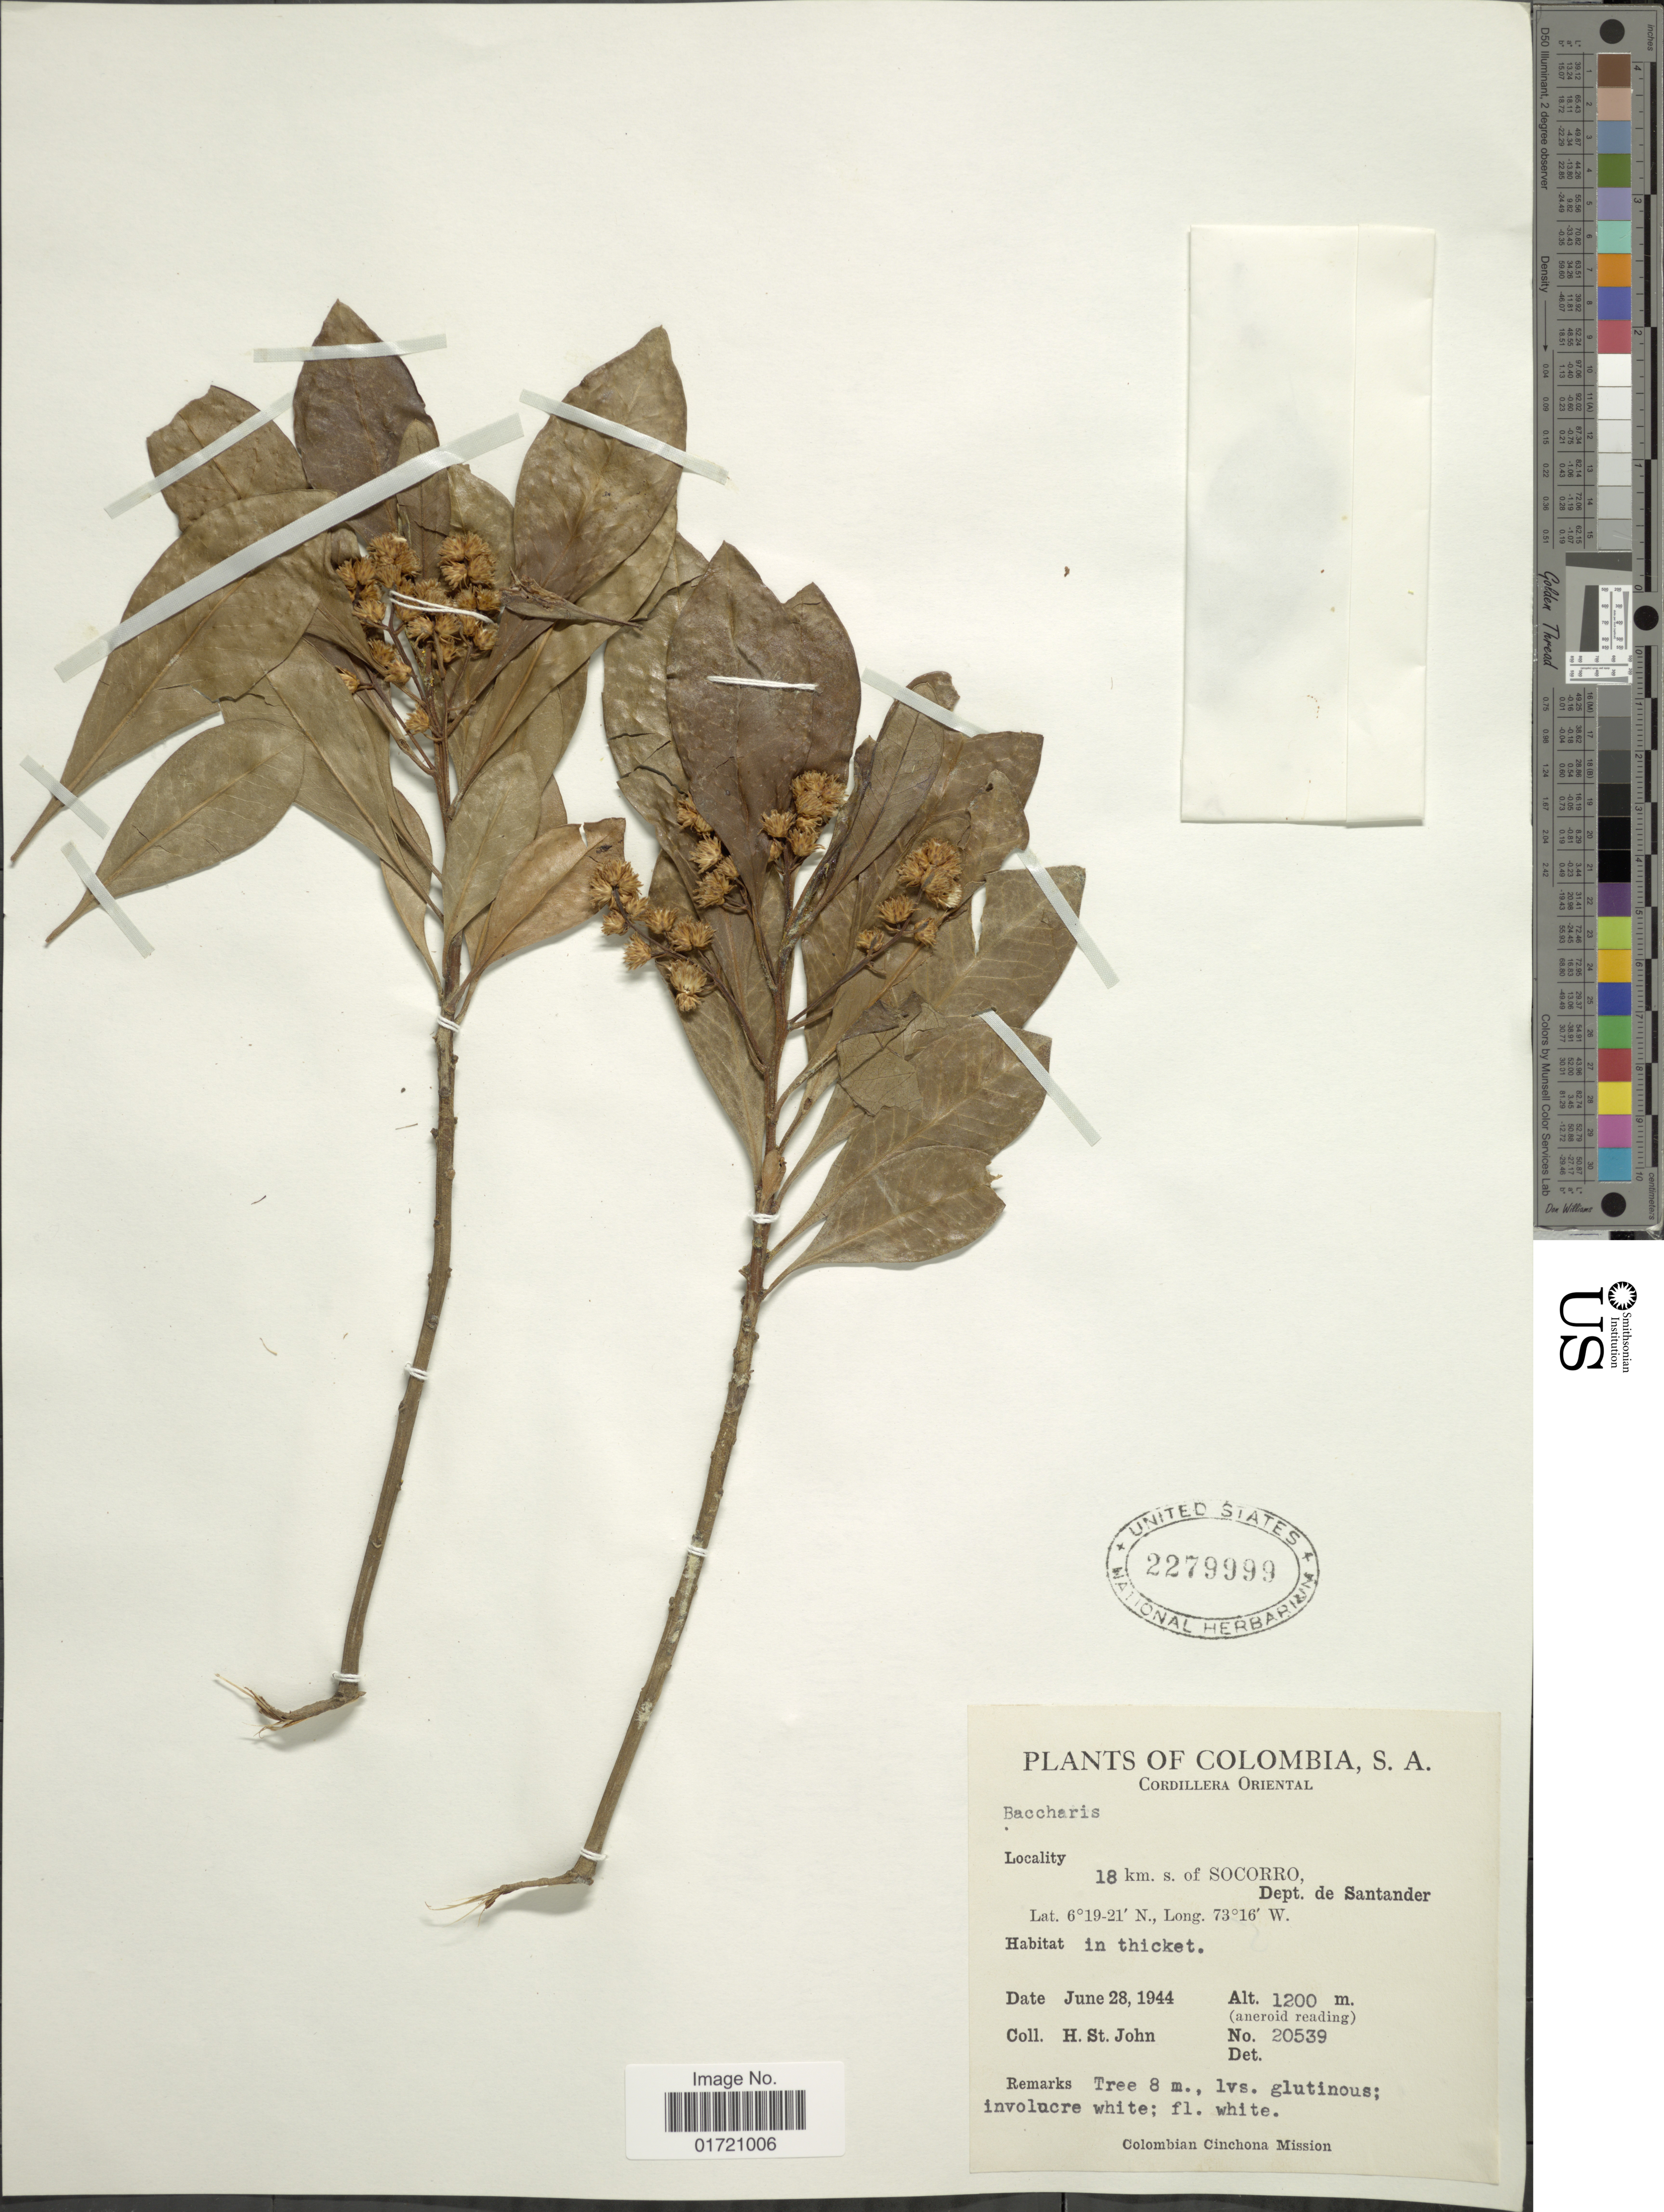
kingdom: Plantae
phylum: Tracheophyta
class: Magnoliopsida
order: Asterales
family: Asteraceae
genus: Baccharis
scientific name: Baccharis nitida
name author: (Ruiz & Pav.) Pers.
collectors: H. St. John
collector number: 20539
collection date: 1944-06-28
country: Colombia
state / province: Santander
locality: Cordillera Oriental, 18 km s of Socorro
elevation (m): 1200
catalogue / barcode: US 2279999